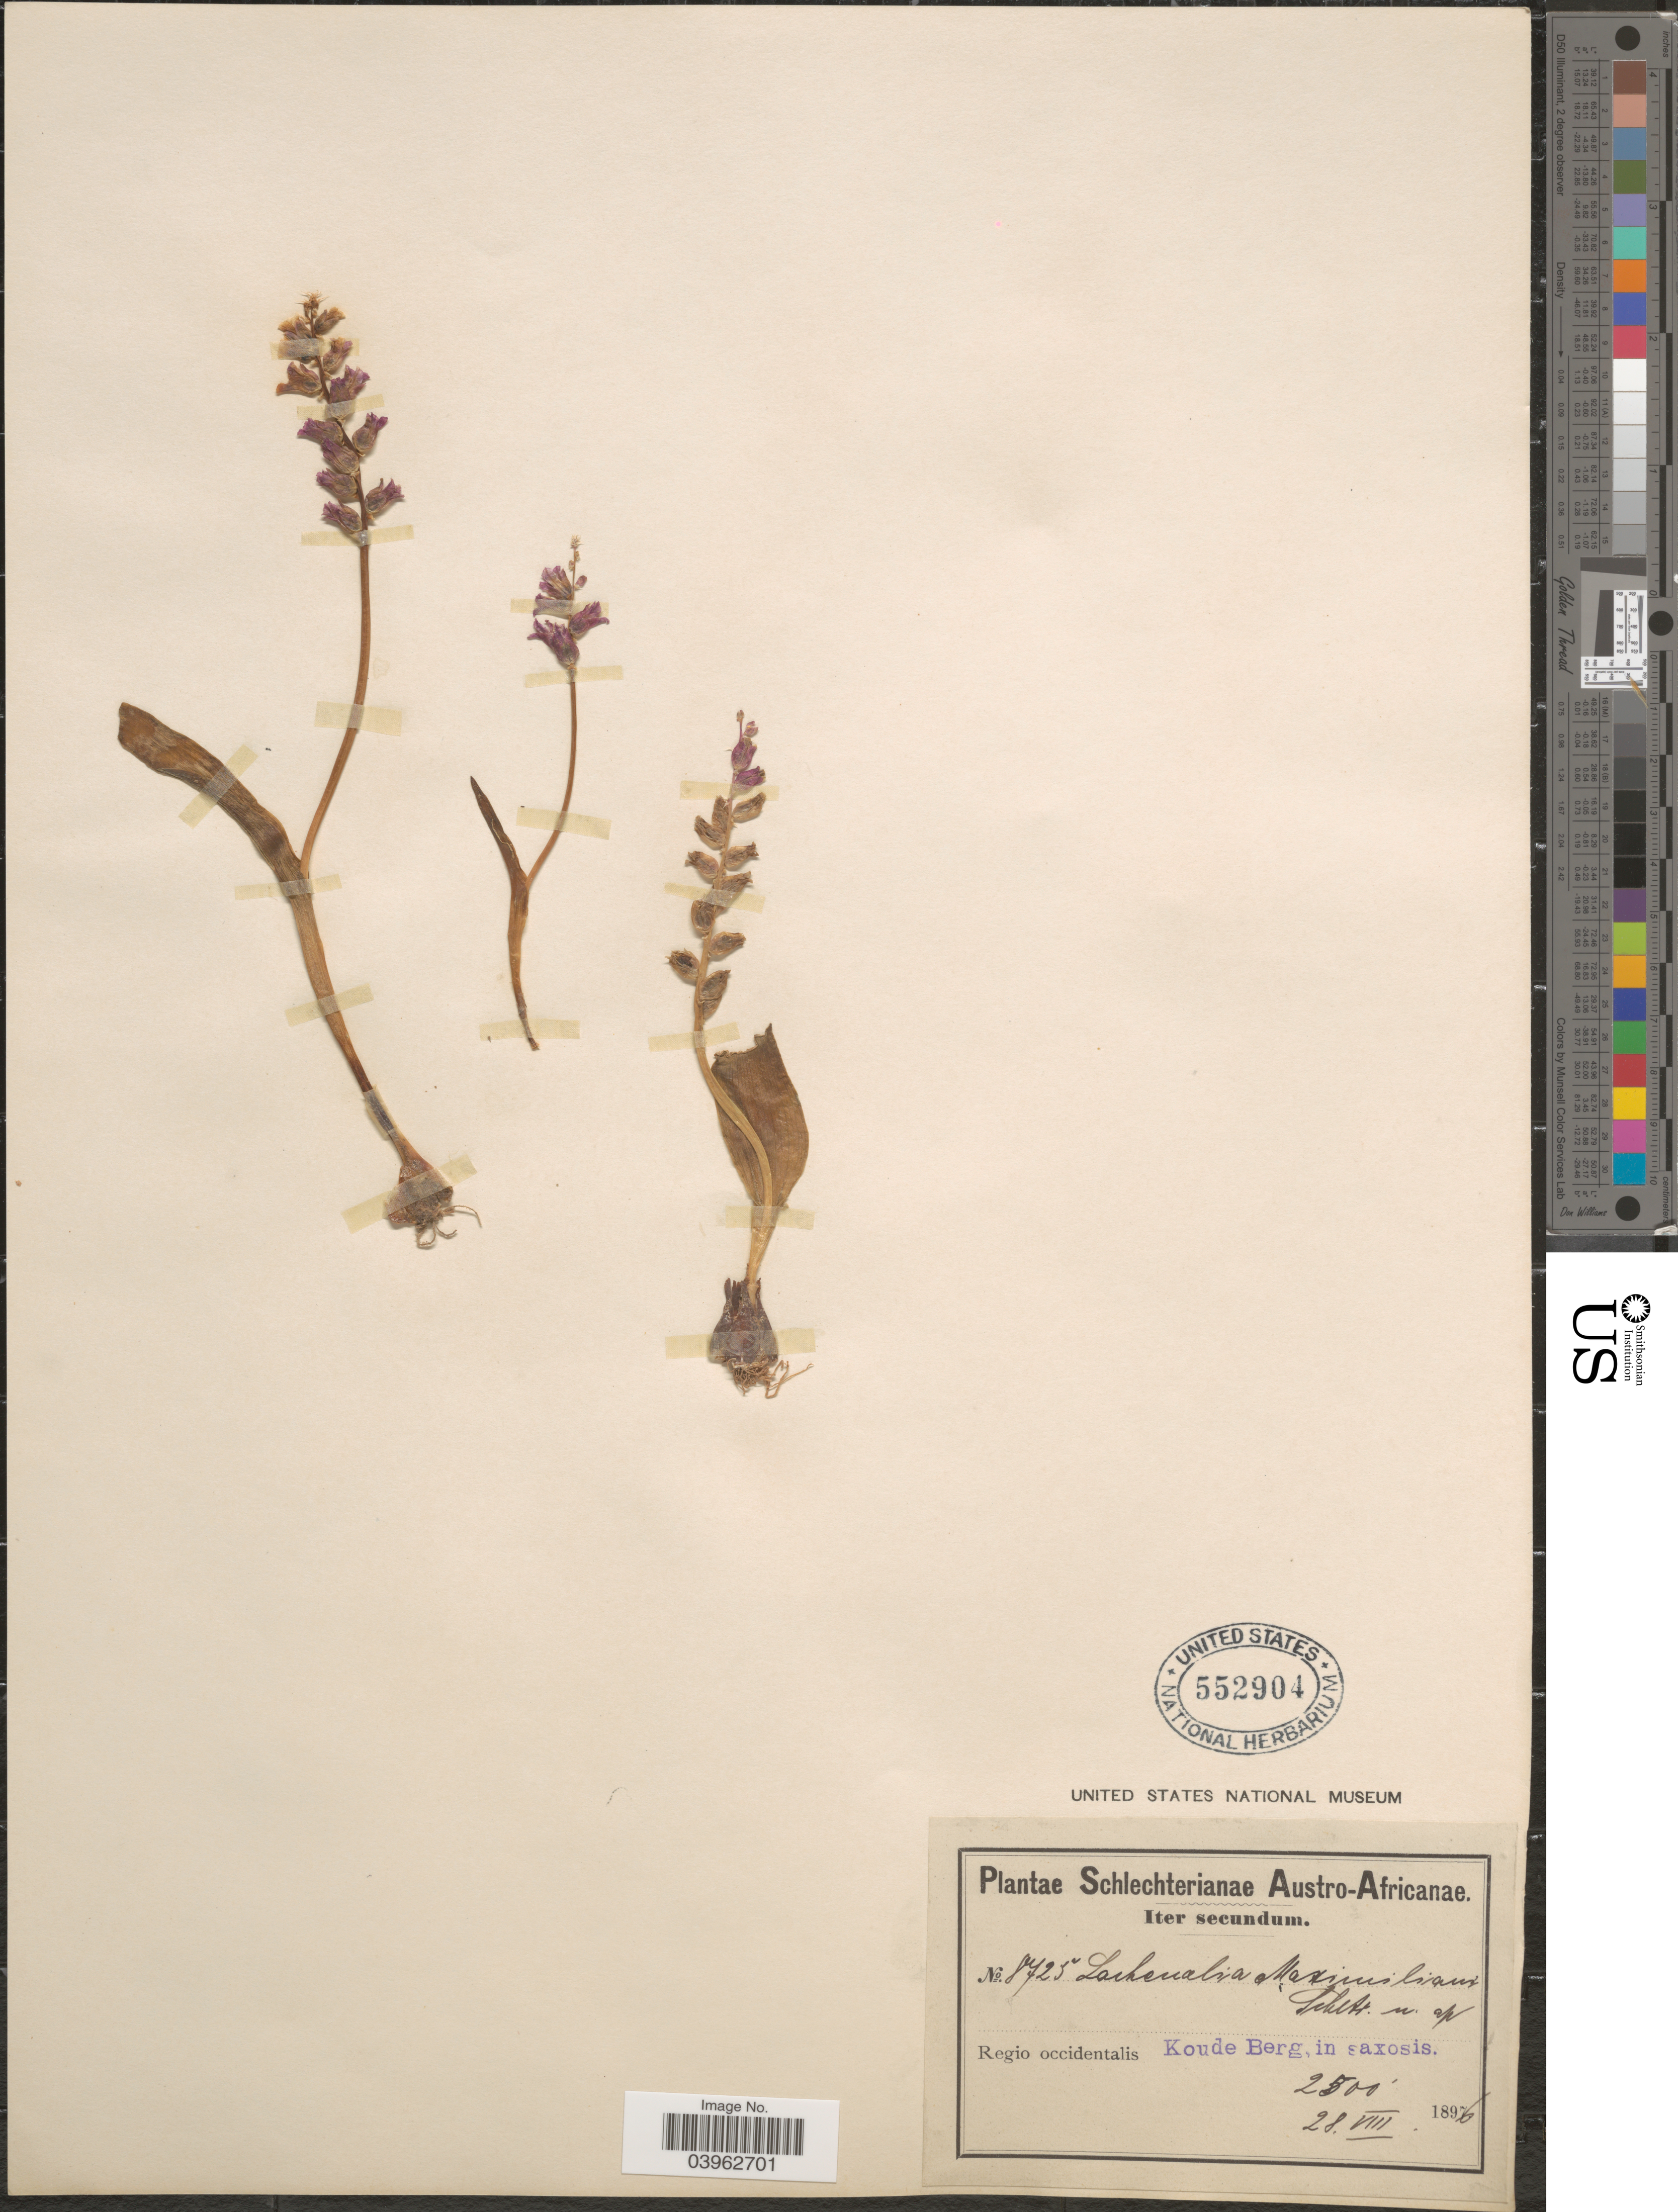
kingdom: Plantae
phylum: Tracheophyta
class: Liliopsida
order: Asparagales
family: Asparagaceae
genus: Lachenalia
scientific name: Lachenalia sp.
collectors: Schlechter, --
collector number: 8725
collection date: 1896-08-28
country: South Africa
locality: Austro-Africanae. Regio occidentalis Koude Berg, in saxosis.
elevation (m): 762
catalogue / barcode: US 552904